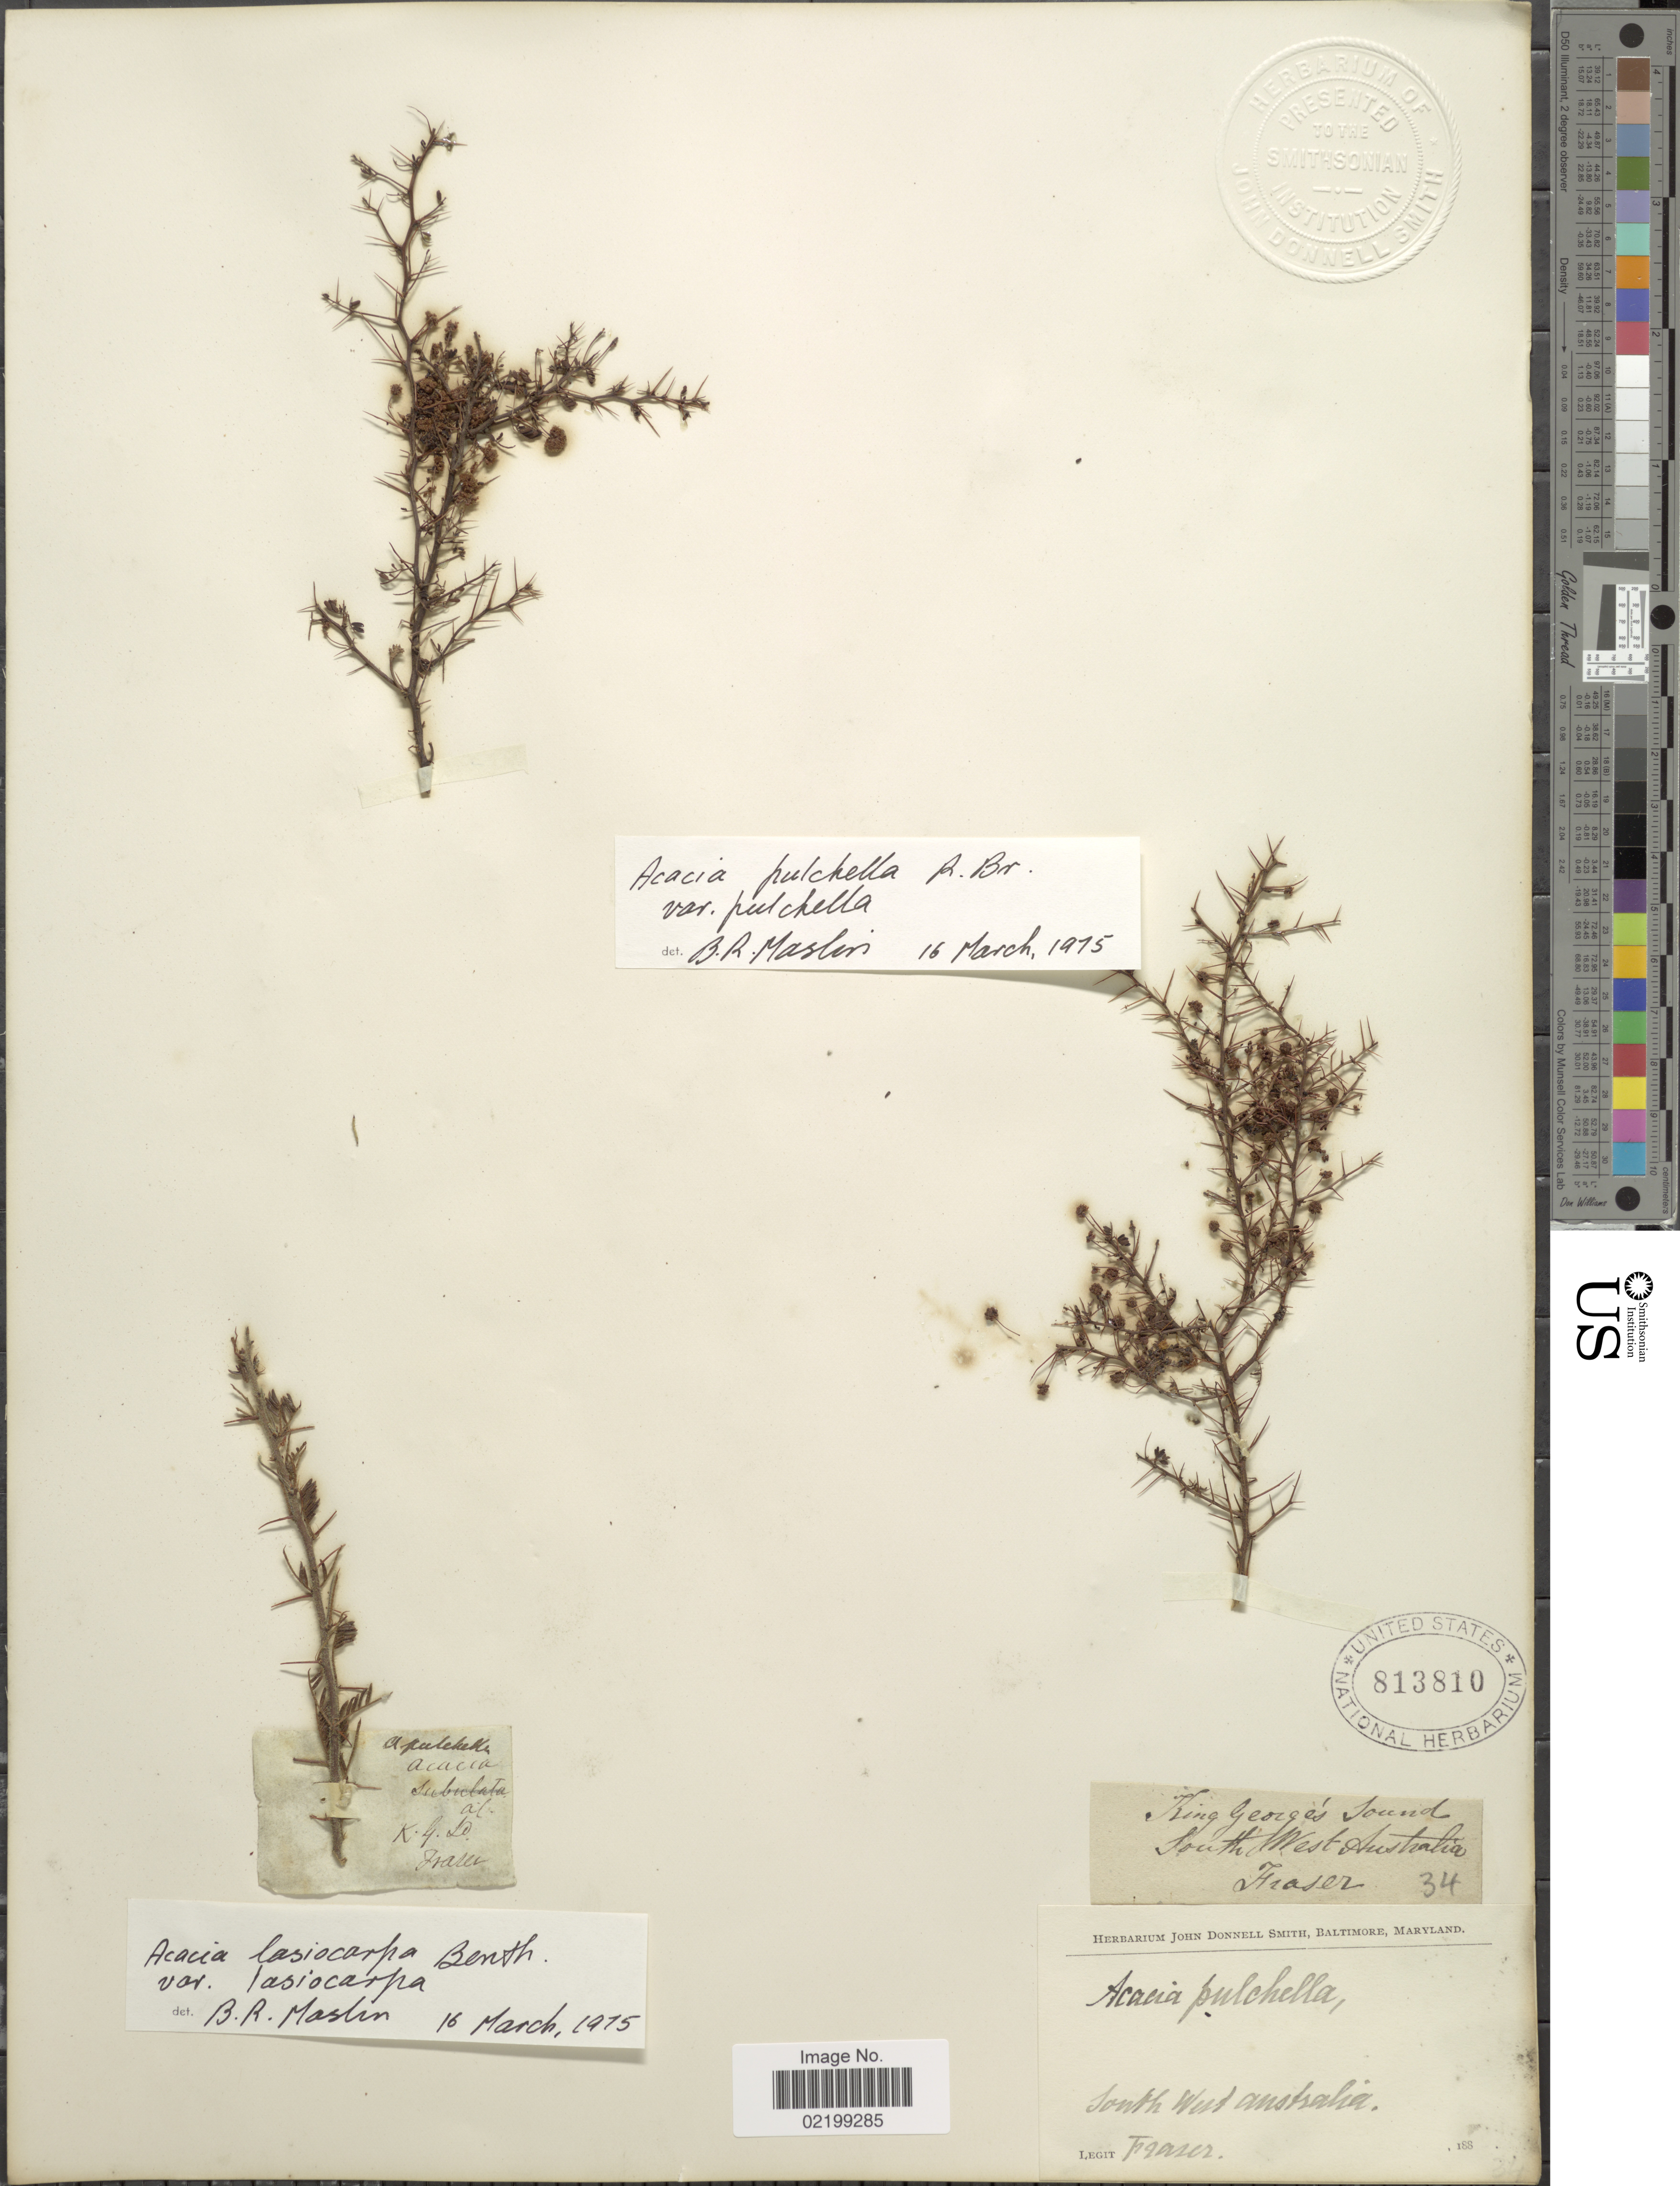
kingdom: Plantae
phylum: Tracheophyta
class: Magnoliopsida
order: Fabales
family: Fabaceae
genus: Acacia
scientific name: Acacia pulchella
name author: R. Br.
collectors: -. Fraser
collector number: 34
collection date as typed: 188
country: Australia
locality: South West Australia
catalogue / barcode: US 813810